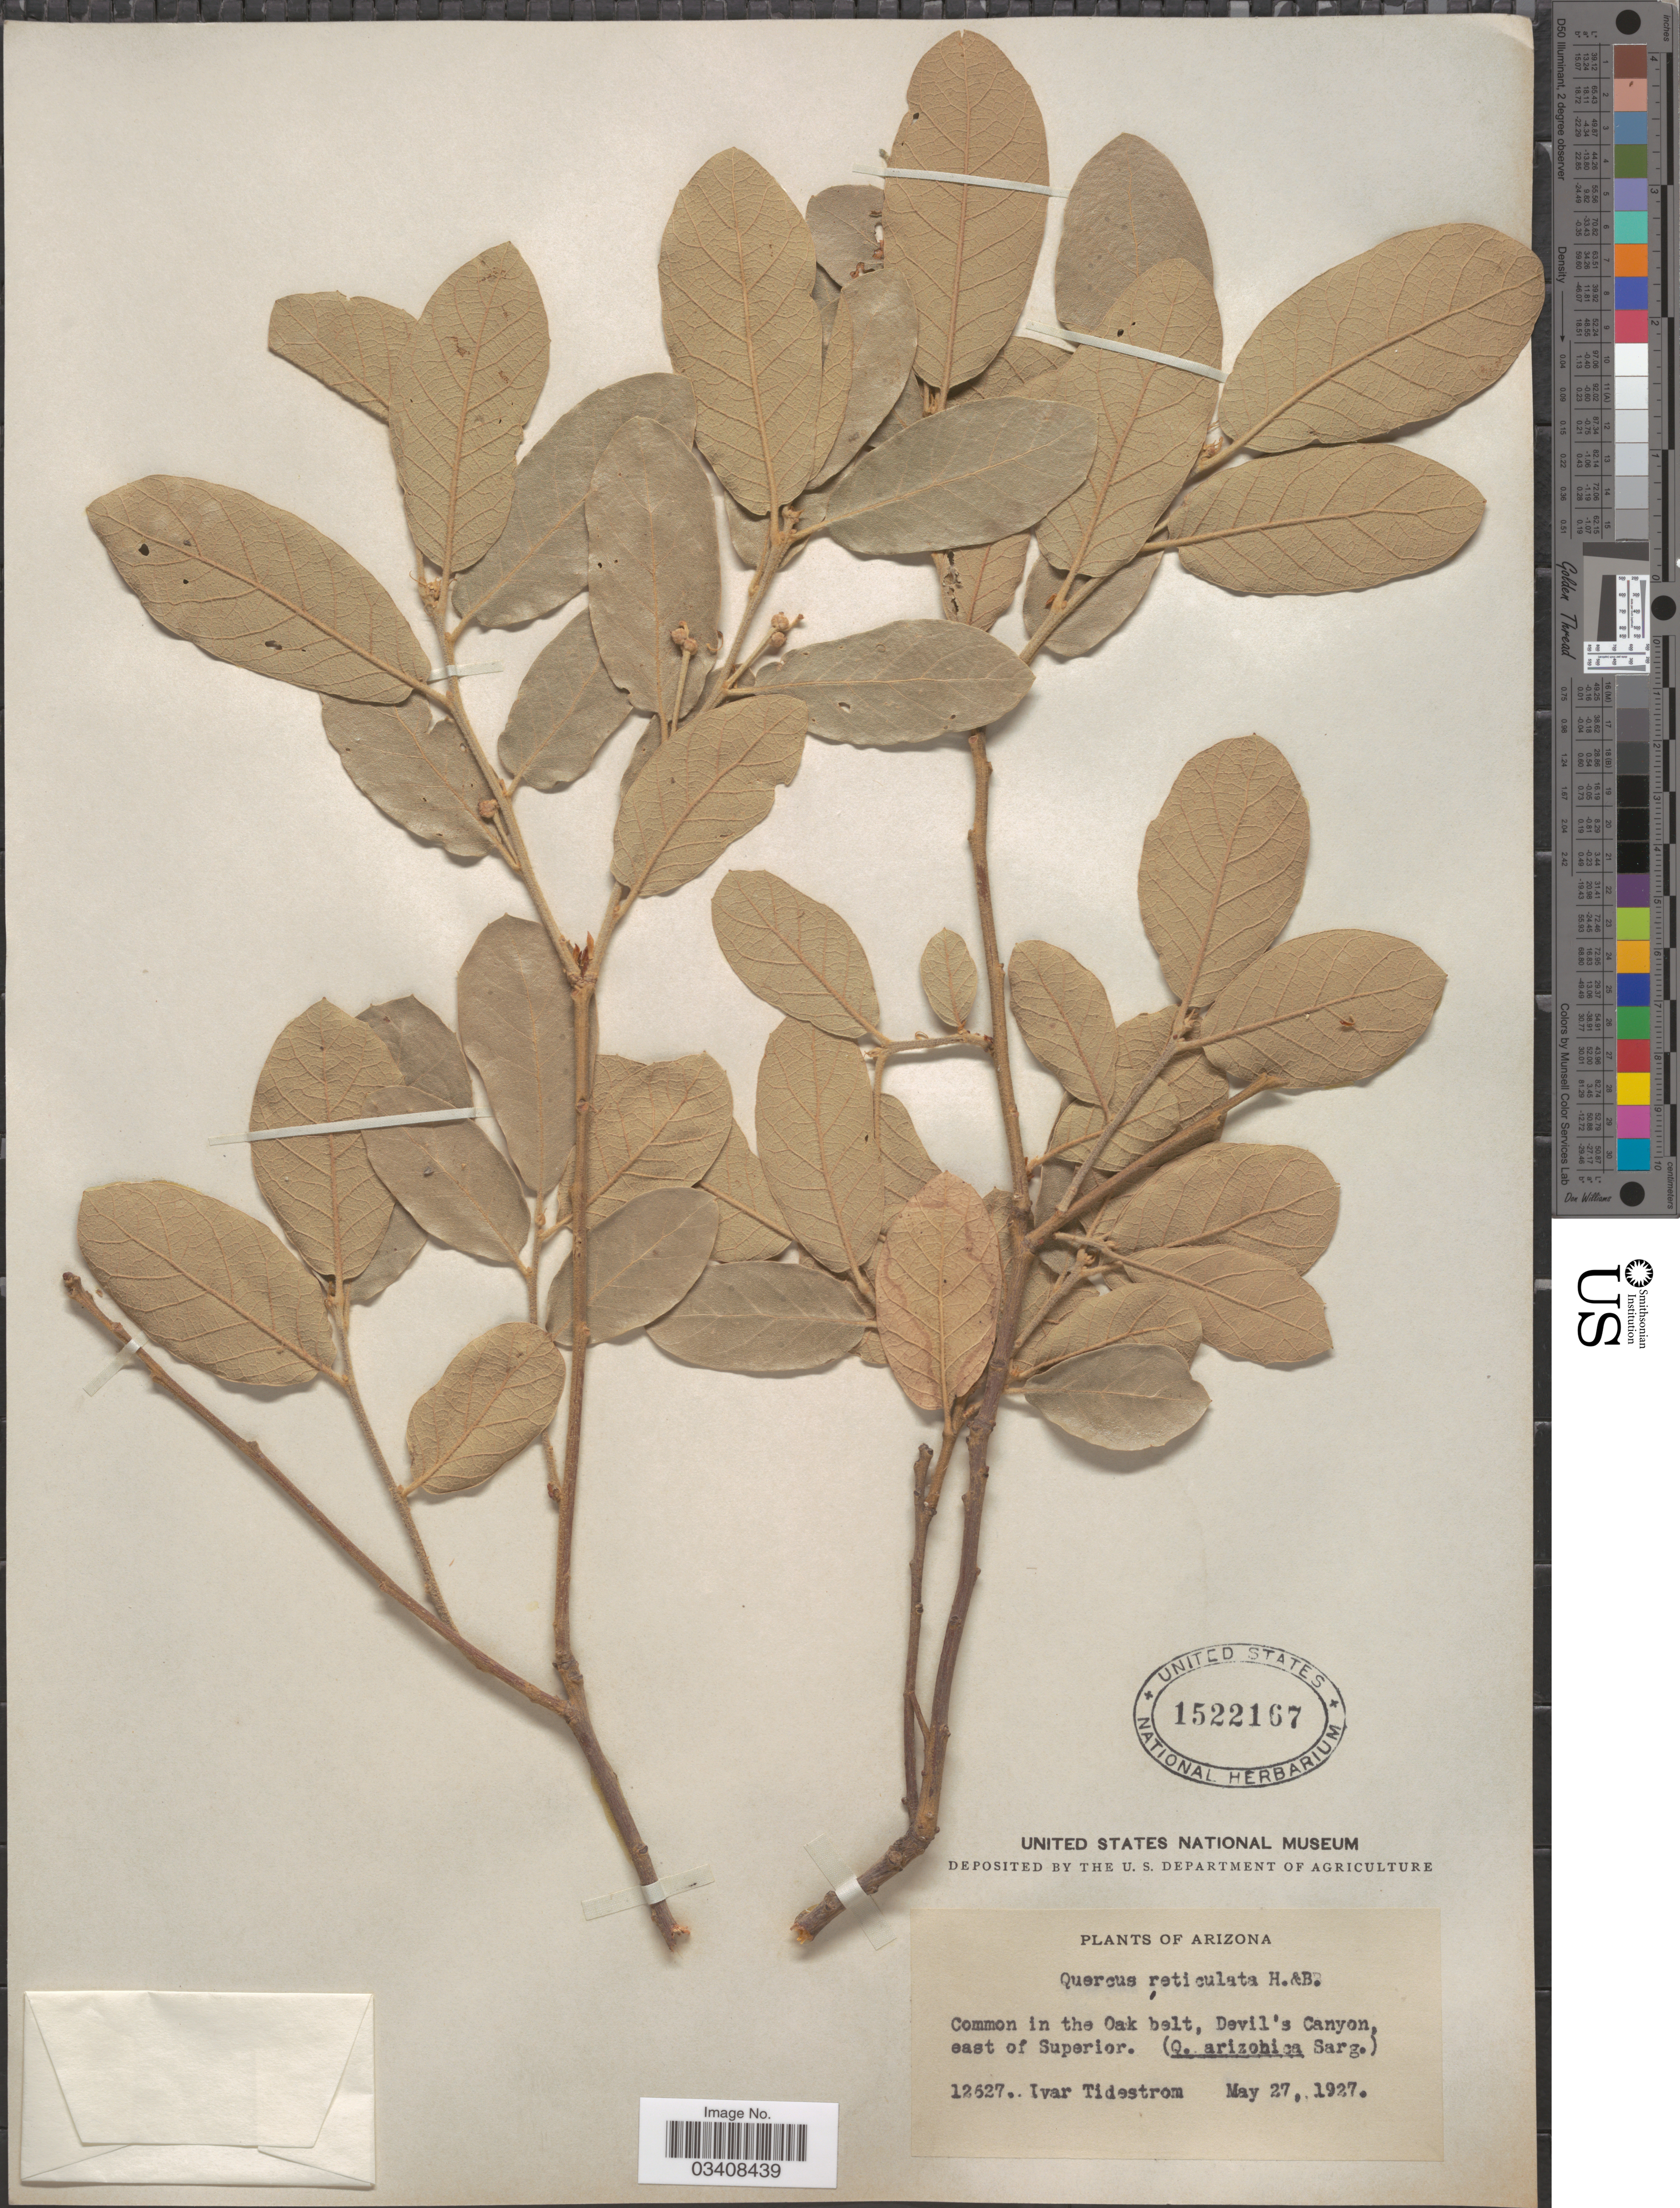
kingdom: Plantae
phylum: Tracheophyta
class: Magnoliopsida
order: Fagales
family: Fagaceae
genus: Quercus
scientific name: Quercus rugosa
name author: Née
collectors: I. F. Tidestrom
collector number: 12627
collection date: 1927-05-27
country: United States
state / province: Arizona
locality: Common in the Oak belt, Devil's Canyon, east of Superior.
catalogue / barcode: US 1522167